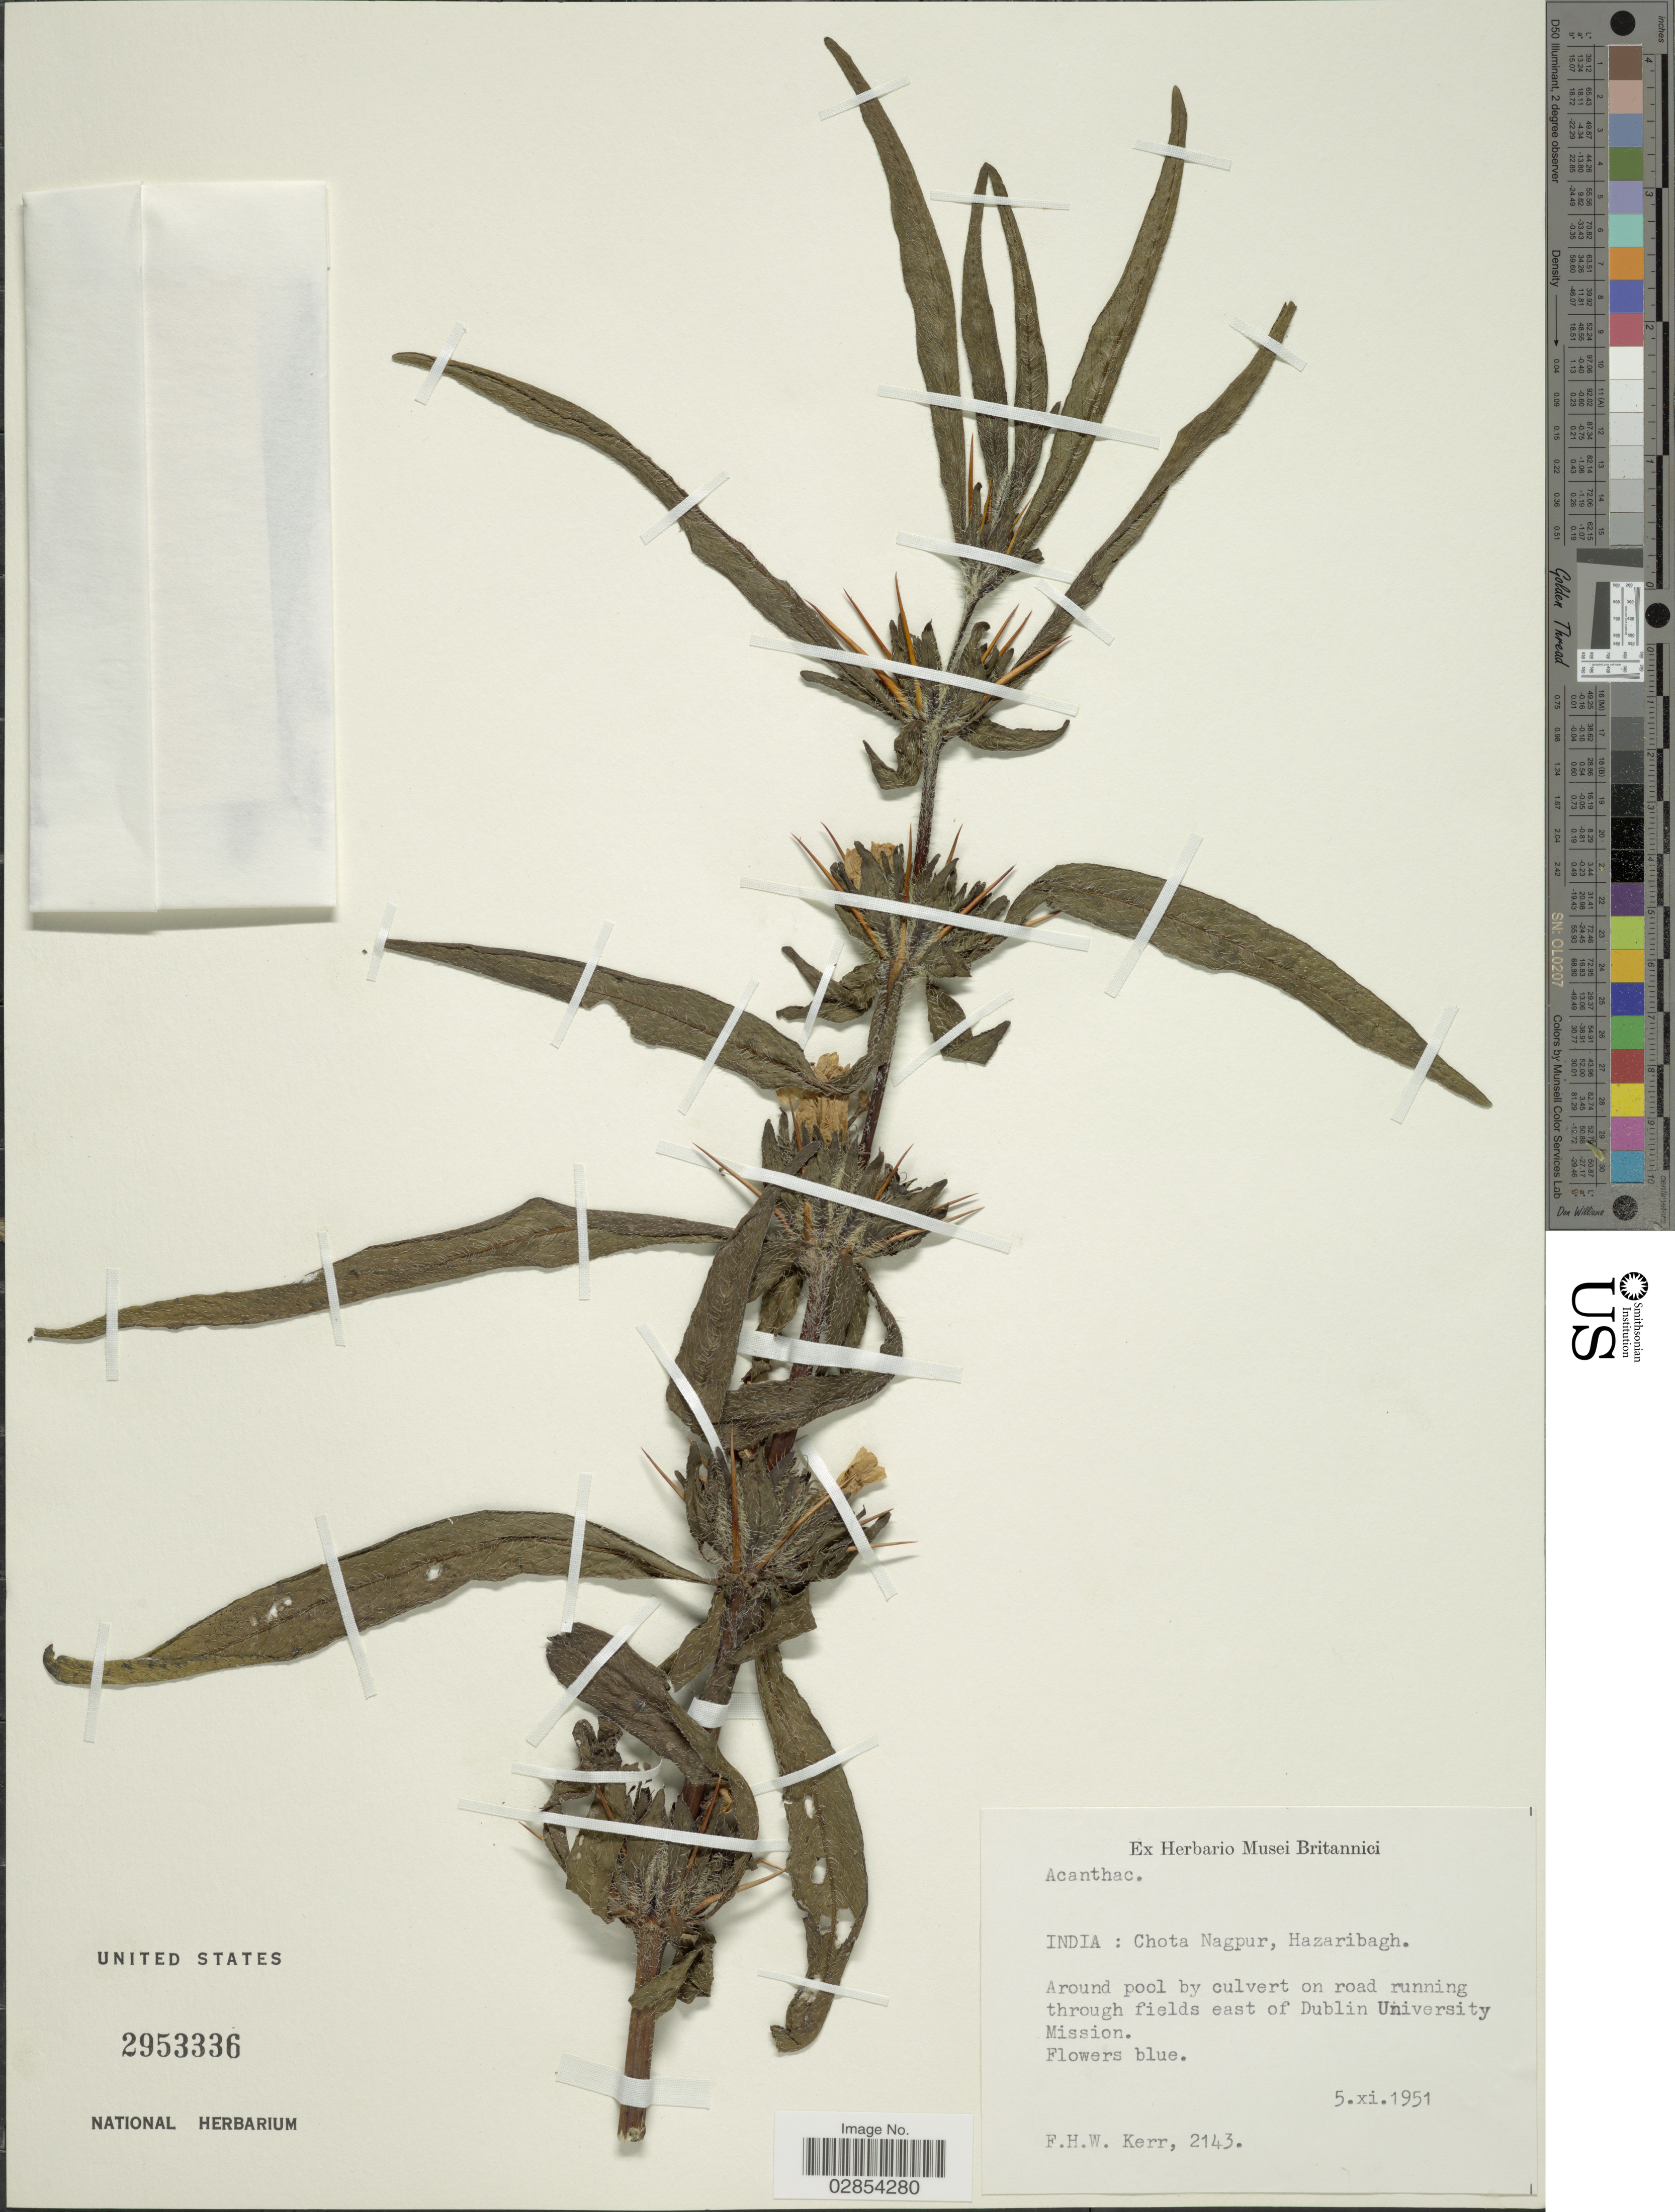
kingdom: Plantae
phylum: Tracheophyta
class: Magnoliopsida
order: Lamiales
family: Acanthaceae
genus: Hygrophila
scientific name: Hygrophila angustifolia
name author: R. Br.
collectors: F. H. W. Kerr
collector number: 2143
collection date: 1951-11-05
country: India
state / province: Jharkhand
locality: Chota Nagpur, Hazaribagh. Around pool by culvert on road running through fields east of Dublin University Mission.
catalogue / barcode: US 2953336